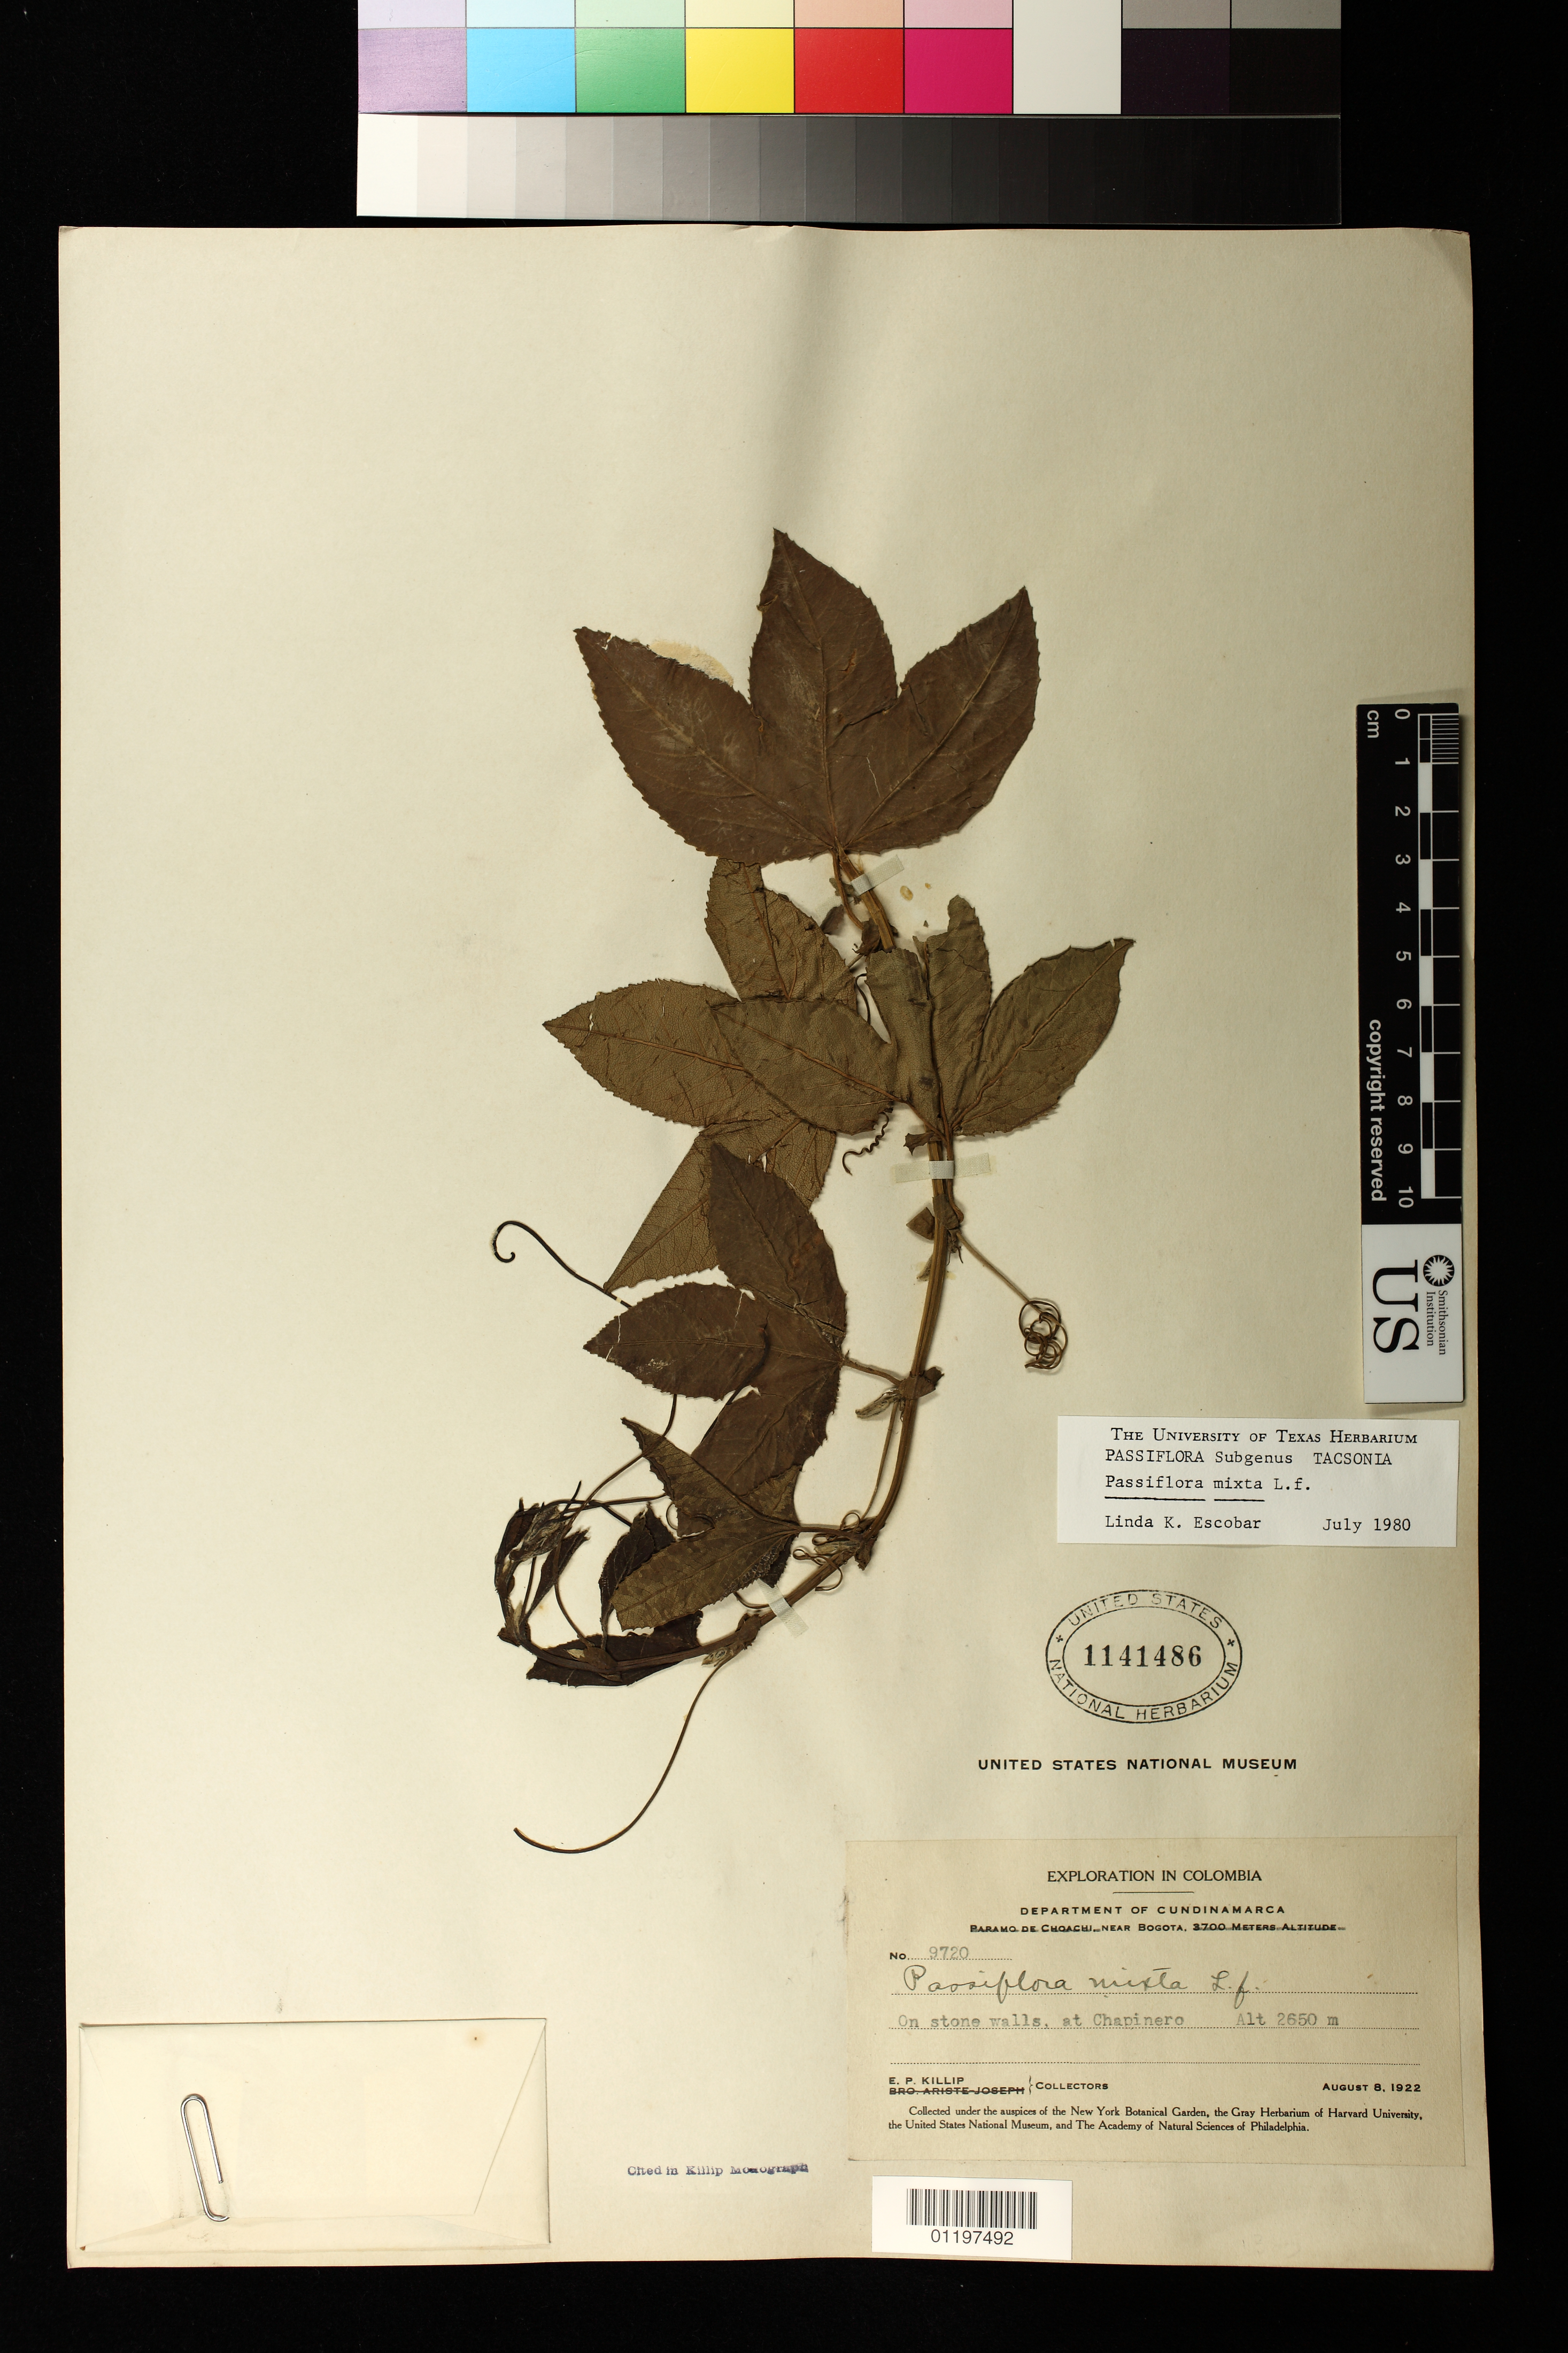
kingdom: Plantae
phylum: Tracheophyta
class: Magnoliopsida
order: Malpighiales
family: Passifloraceae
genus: Passiflora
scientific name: Passiflora mixta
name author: L. f.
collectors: E. P. Killip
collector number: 9720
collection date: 1922-08-08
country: Colombia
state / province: Cundinamarca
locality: Near Bogota,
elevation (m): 2650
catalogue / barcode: US 1141486